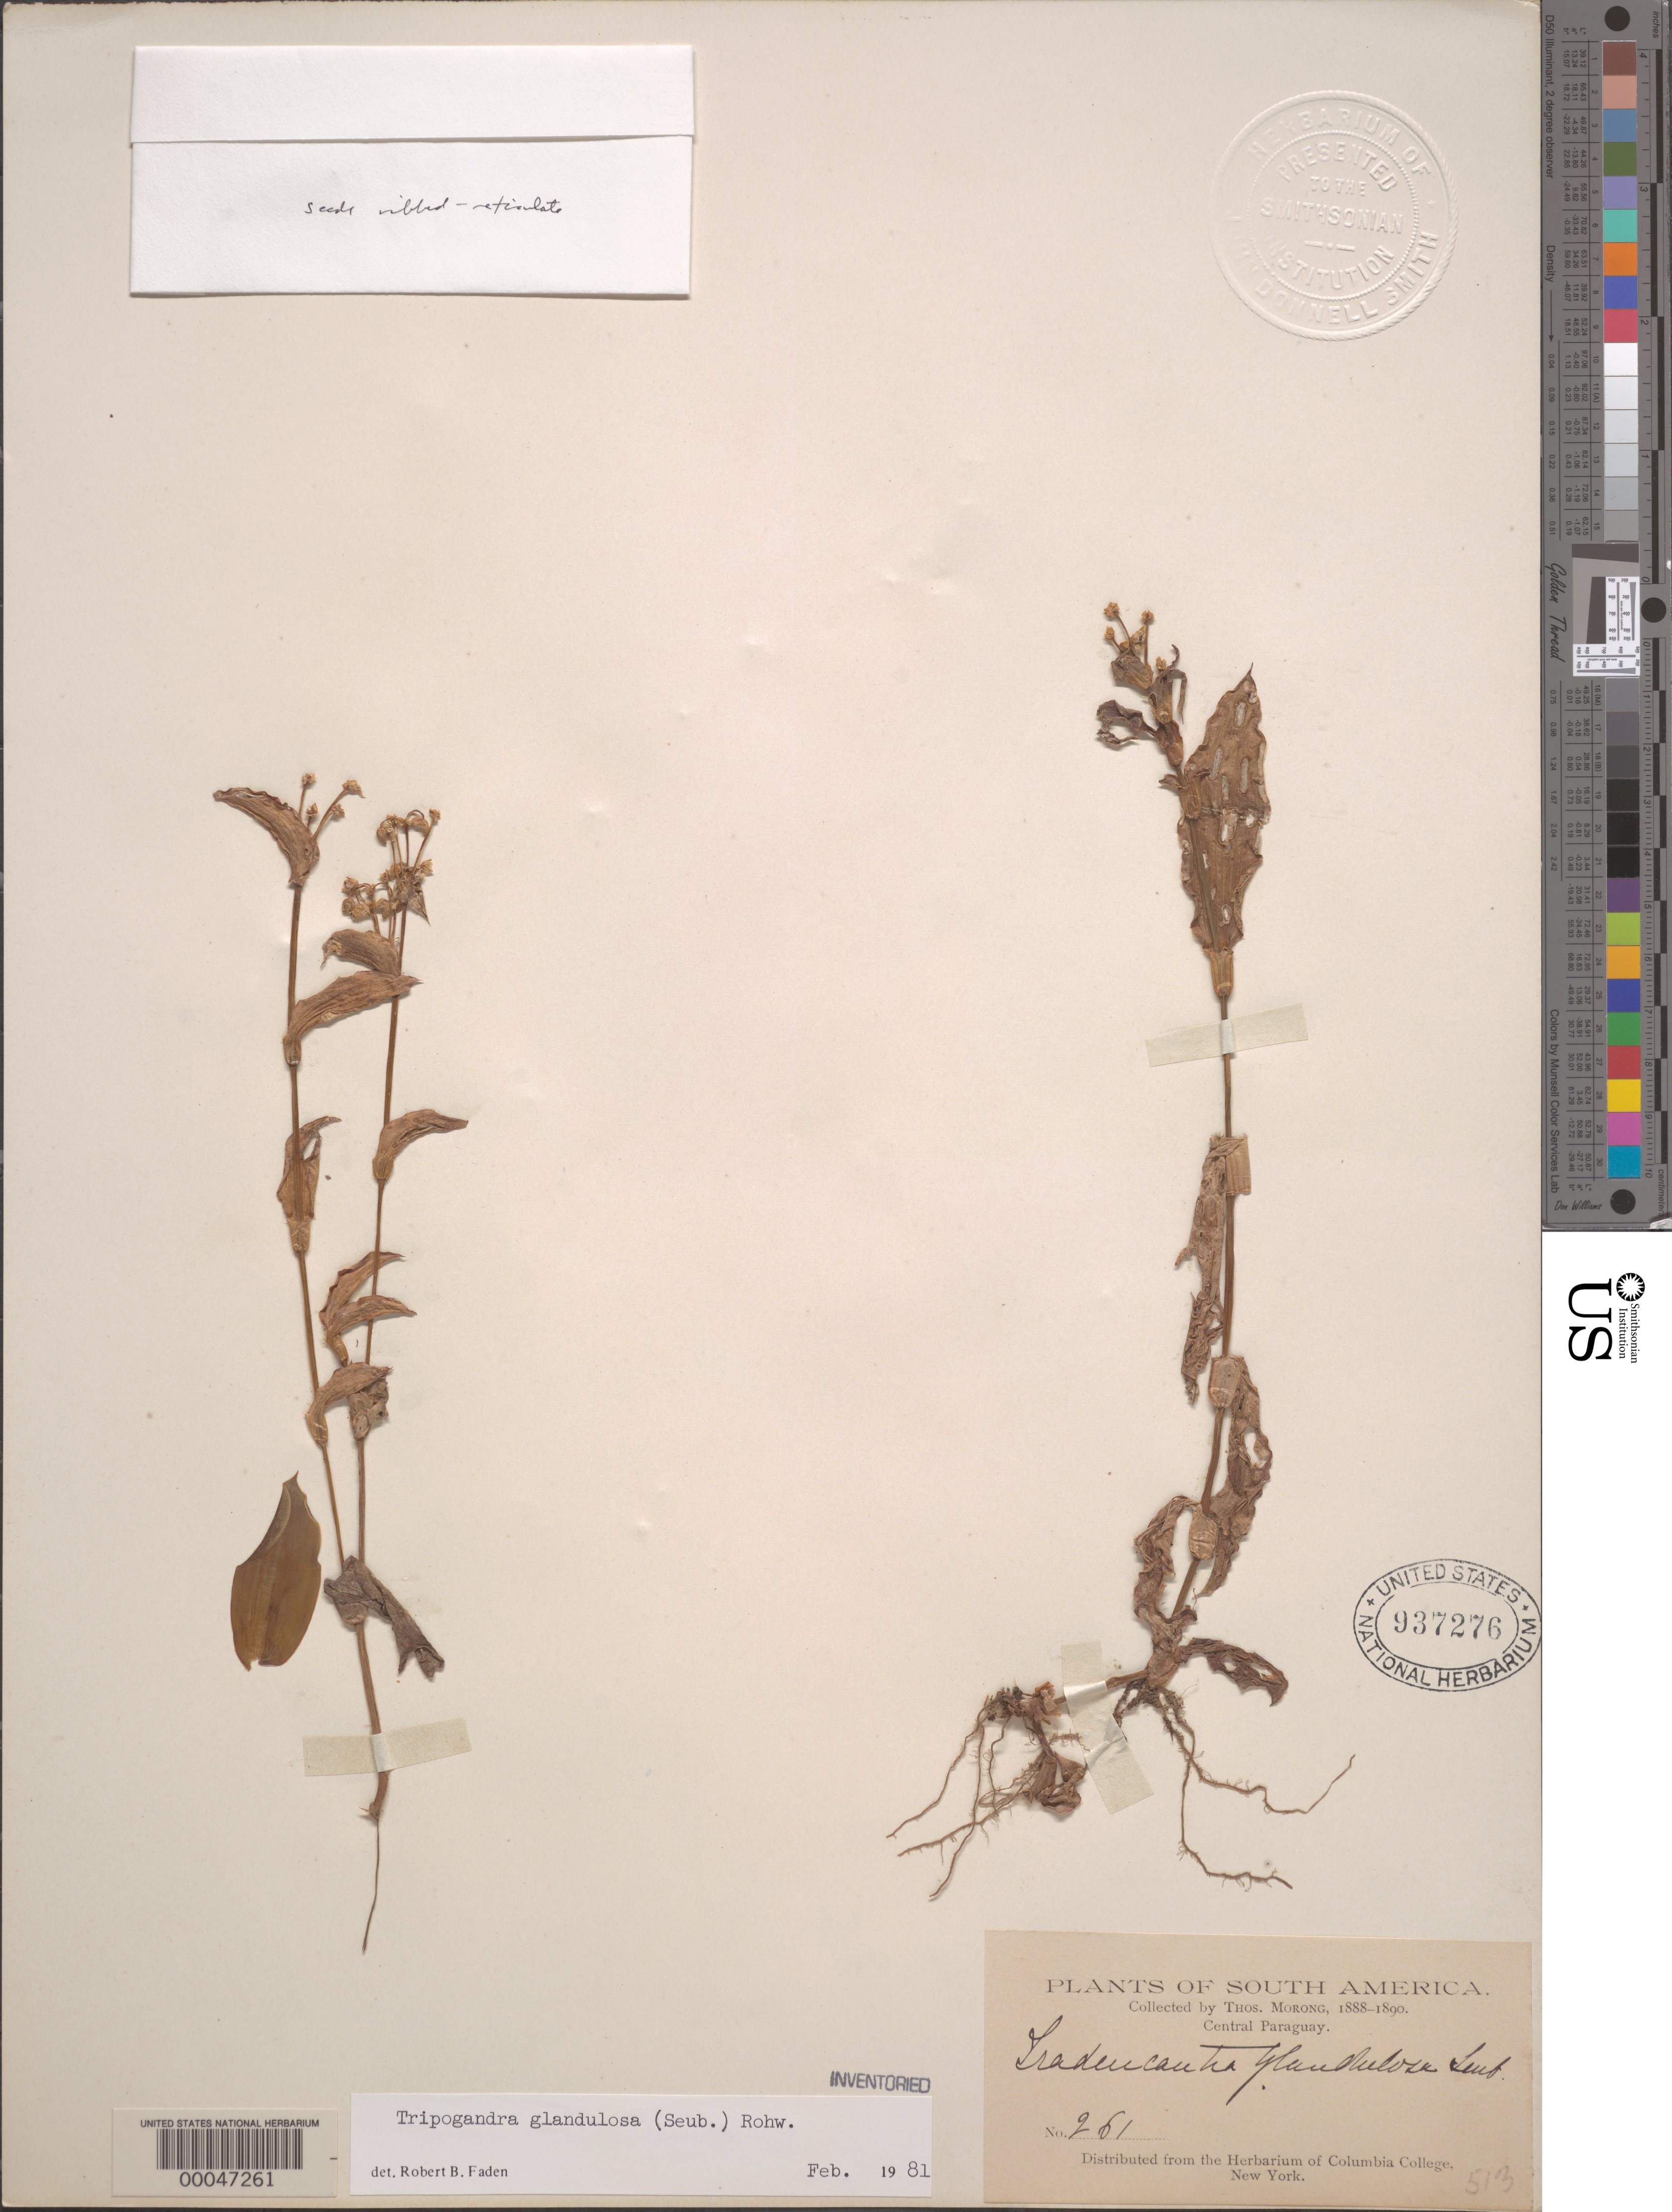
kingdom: Plantae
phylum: Tracheophyta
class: Liliopsida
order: Commelinales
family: Commelinaceae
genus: Tripogandra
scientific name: Tripogandra glandulosa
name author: (Seub.) Rohweder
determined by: Faden, Robert B., (US), Smithsonian Institution - National Museum of Natural History (UNITED STATES)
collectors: T. Morong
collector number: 261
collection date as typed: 1888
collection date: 1888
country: Paraguay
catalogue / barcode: US 937276